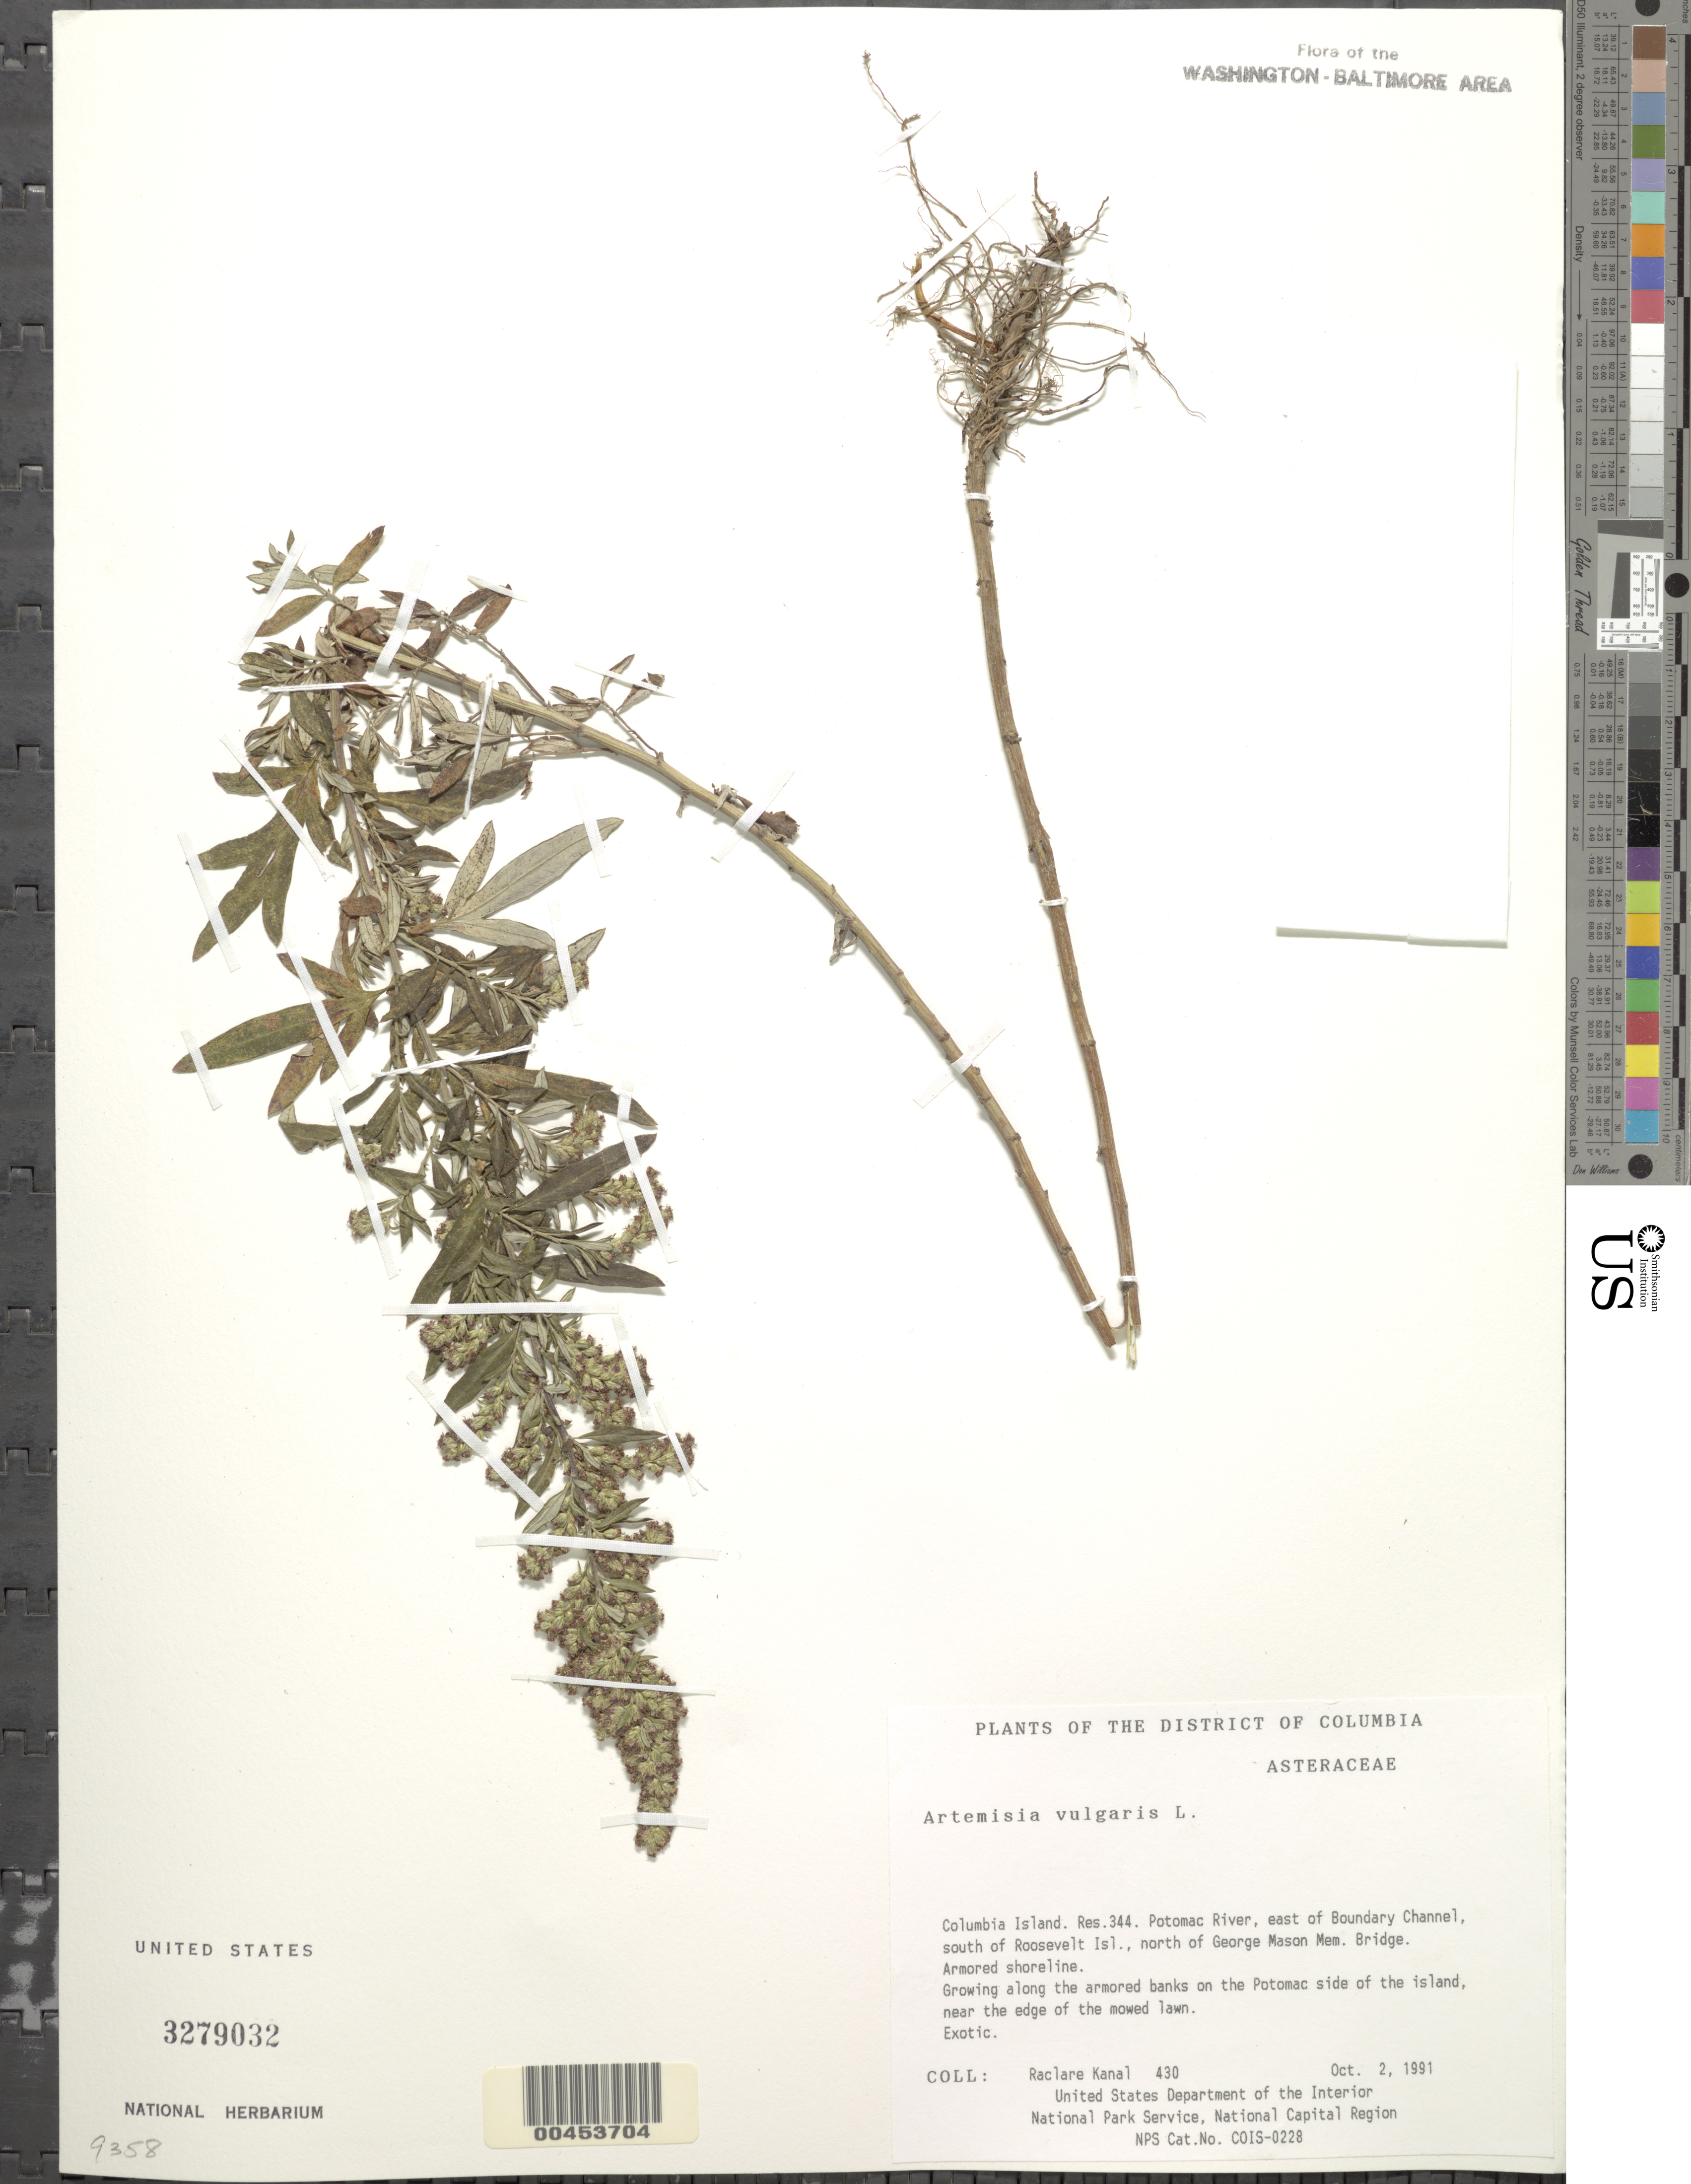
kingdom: Plantae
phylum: Tracheophyta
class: Magnoliopsida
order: Asterales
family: Asteraceae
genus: Artemisia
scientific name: Artemisia vulgaris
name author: L.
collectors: R. Kanal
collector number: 430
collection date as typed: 02 Oct 1991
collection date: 1991-10-02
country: United States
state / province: District of Columbia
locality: Columbia Island, Res 344, Potomac River, S of Roosevelt Island, E of Boundary Channel, N of George Mason Mem Bridge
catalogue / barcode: US 3279032